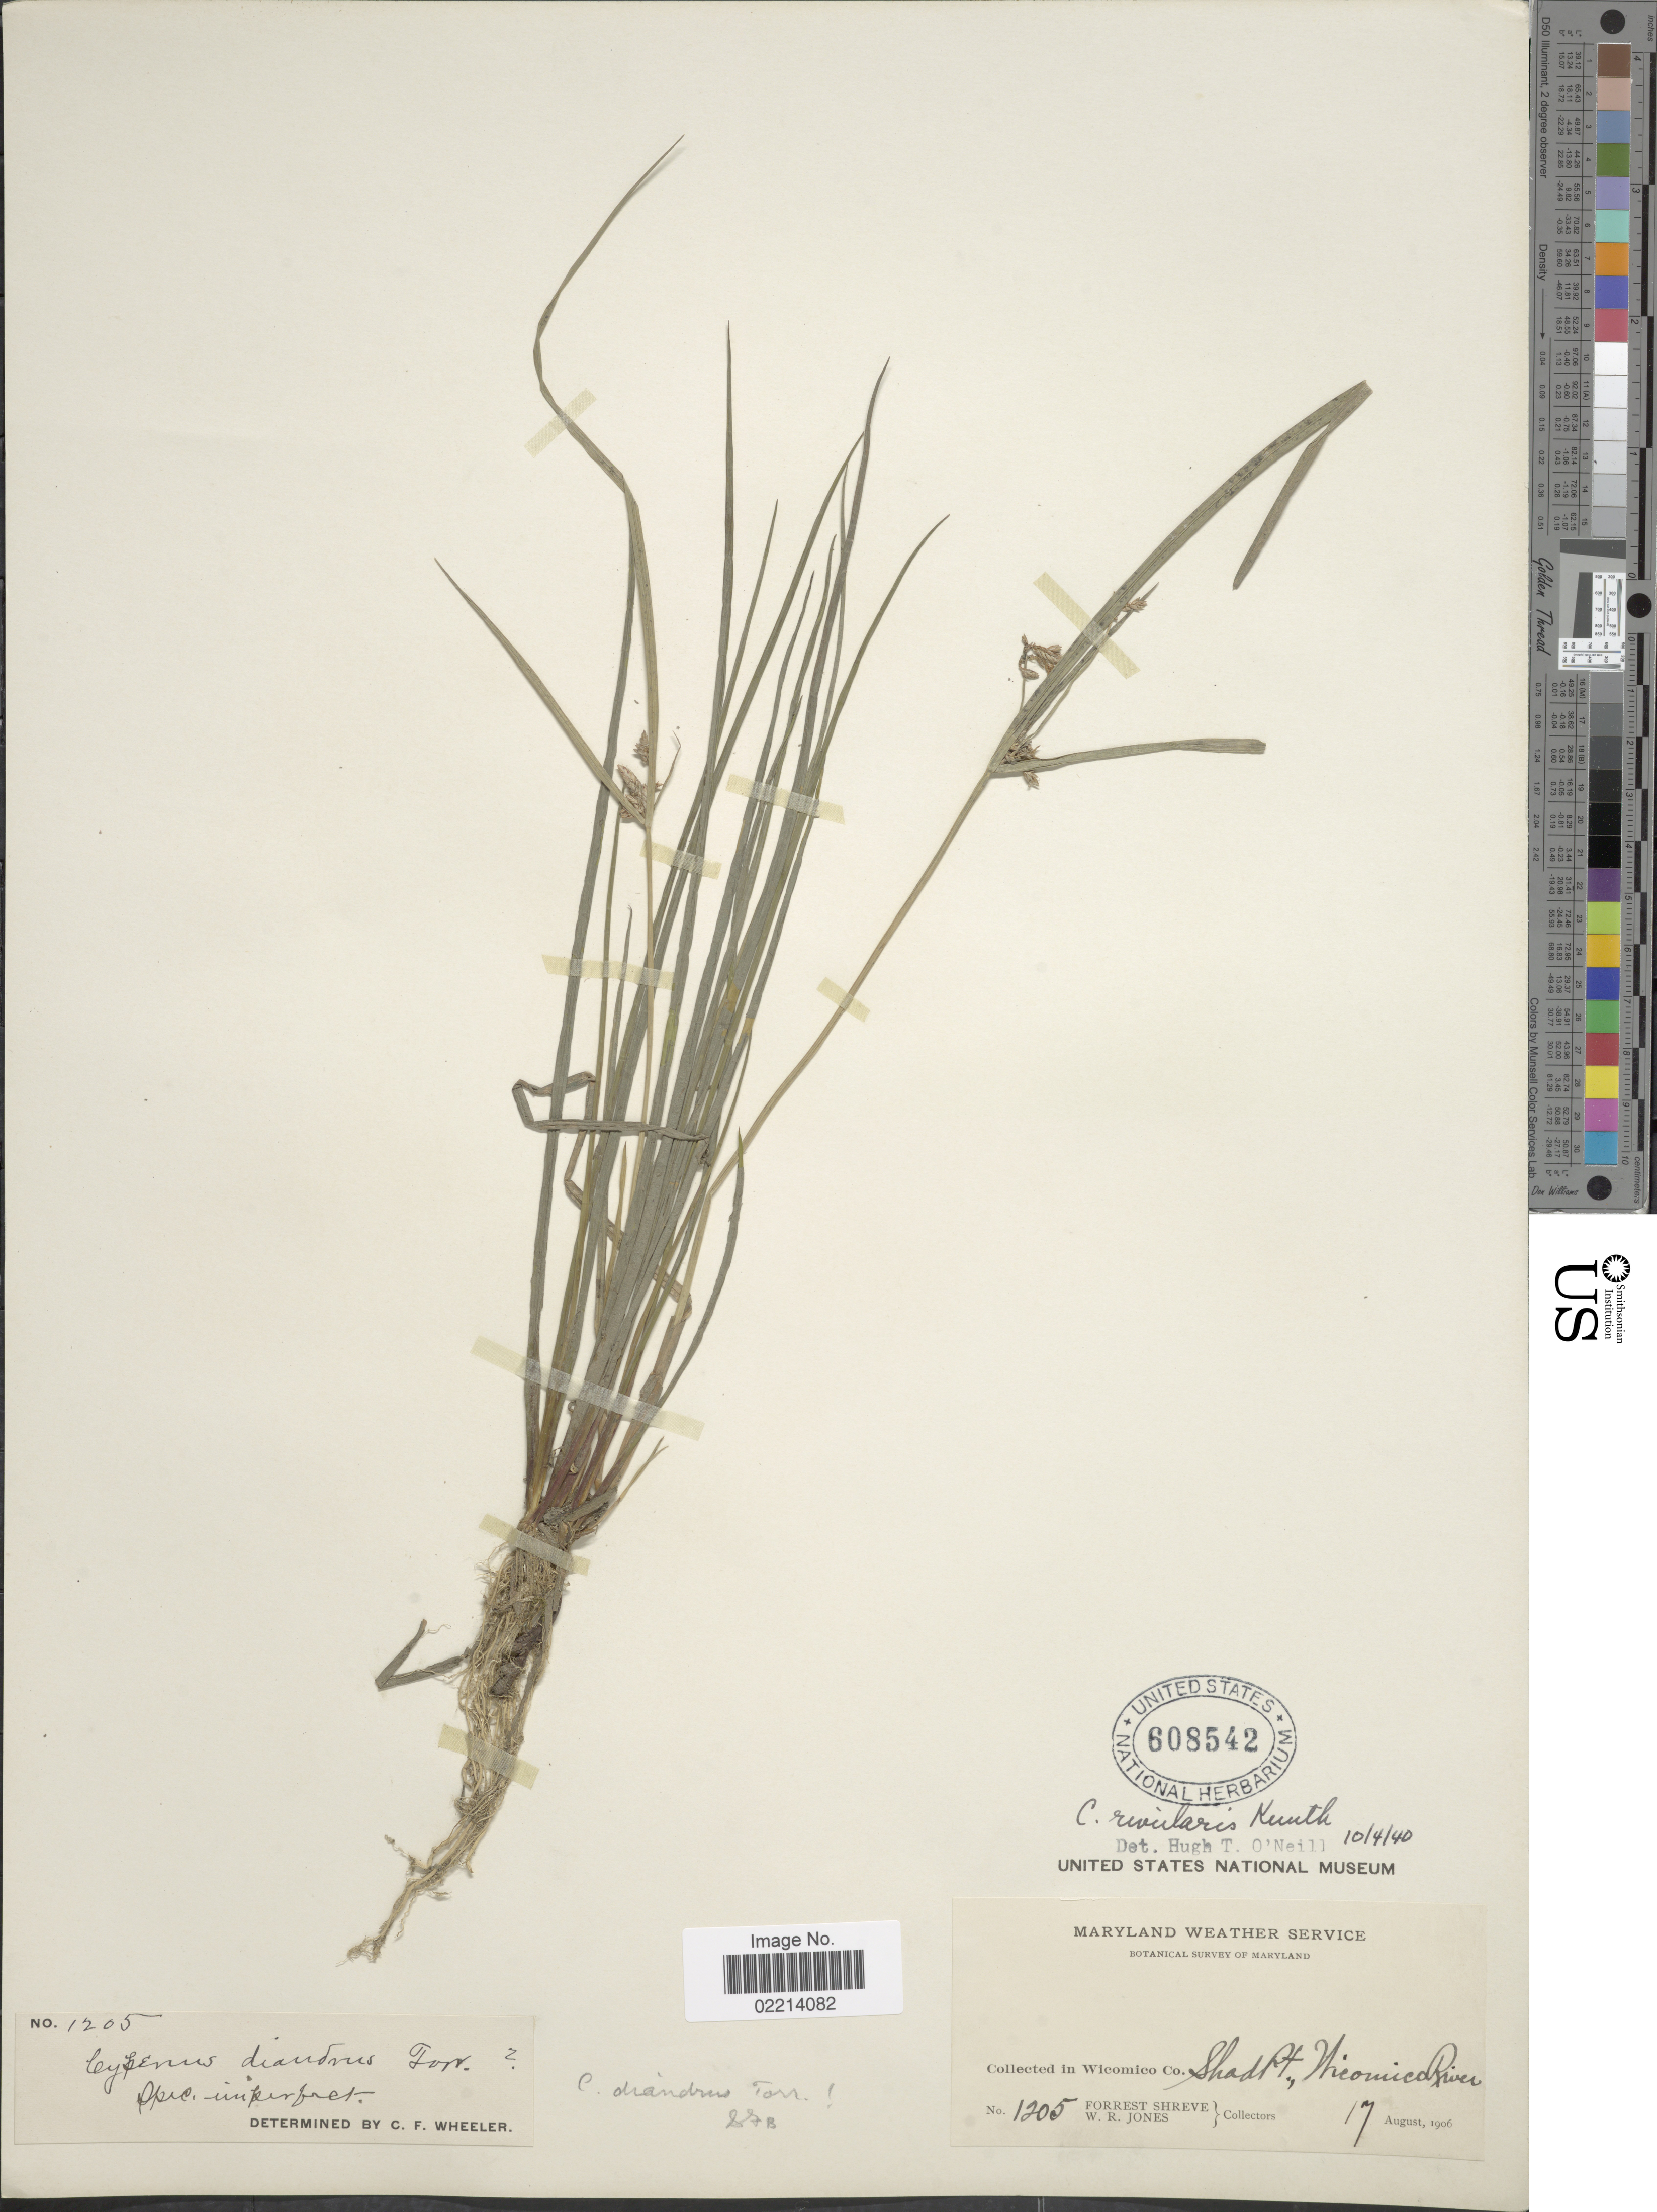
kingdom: Plantae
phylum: Tracheophyta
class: Liliopsida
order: Poales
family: Cyperaceae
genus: Cyperus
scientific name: Cyperus bipartitus Torr.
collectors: F. Shreve & W. R. Jones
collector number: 1205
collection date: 1906-08-17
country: United States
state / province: Maryland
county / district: Wicomico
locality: Maryland Weather Service. In Wicomico Co. Shad Pt., Wicomico River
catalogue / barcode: US 608542